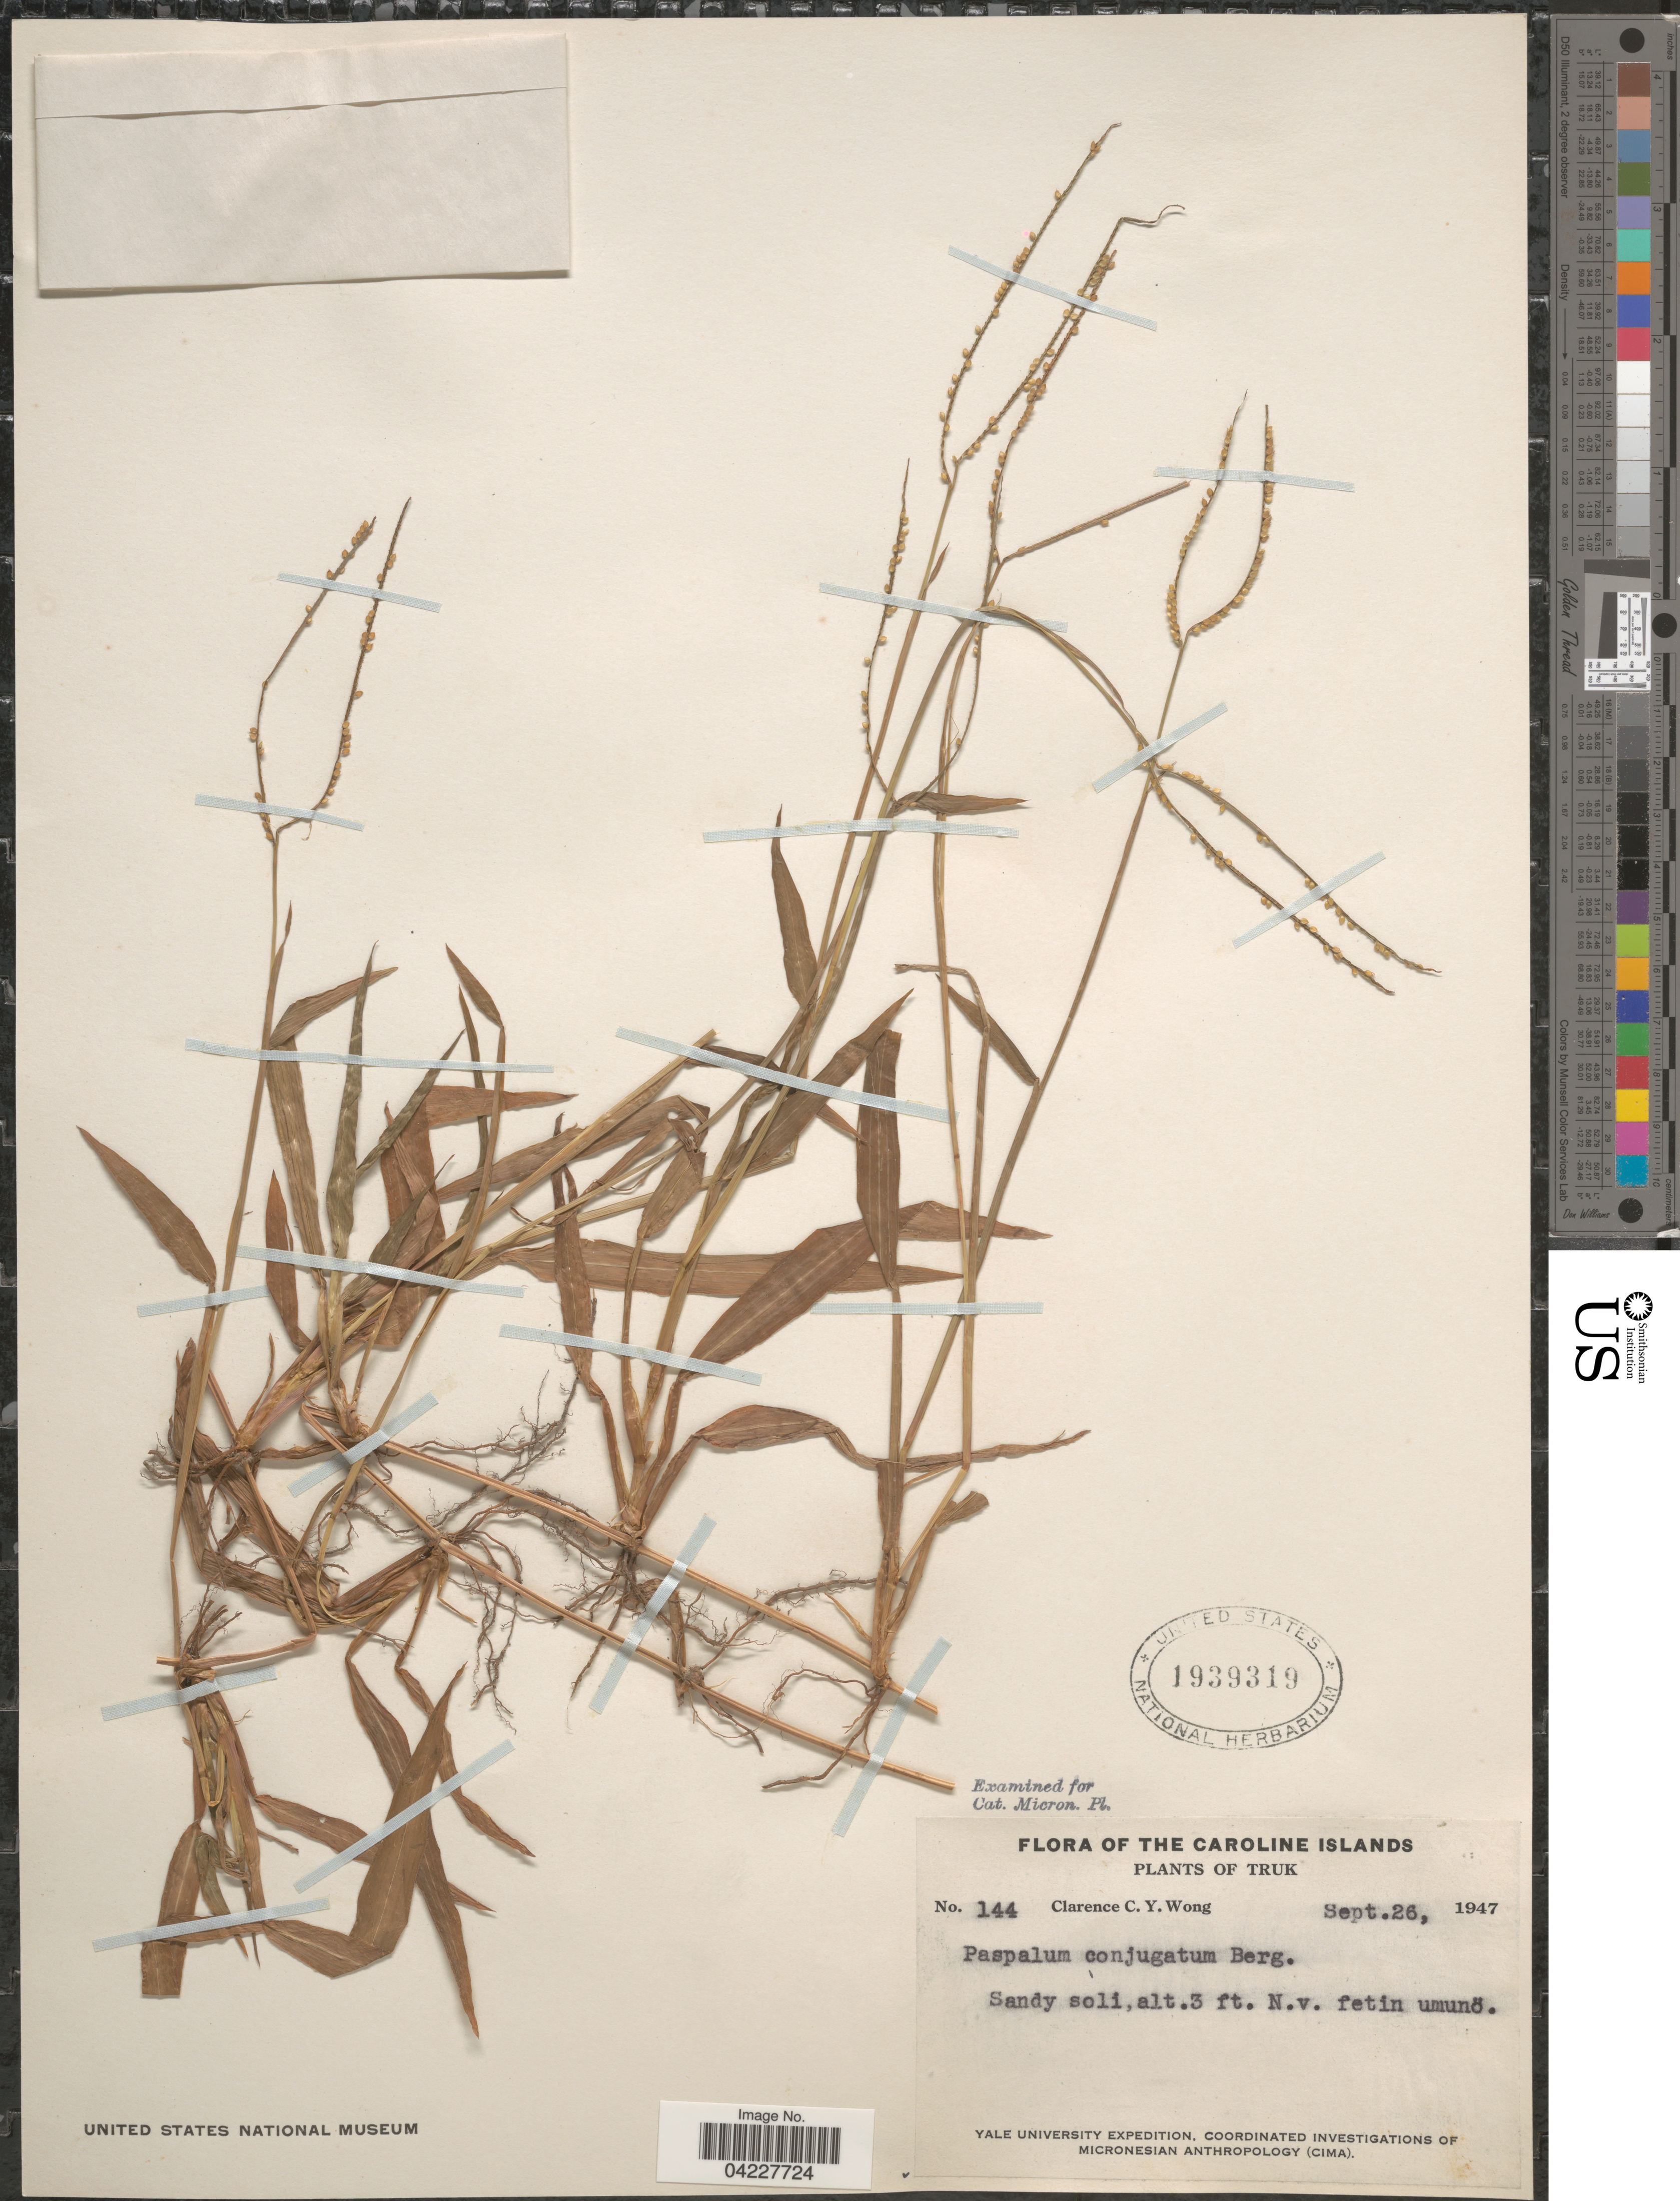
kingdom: Plantae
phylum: Tracheophyta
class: Liliopsida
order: Poales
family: Poaceae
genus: Paspalum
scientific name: Paspalum conjugatum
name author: P.J. Bergius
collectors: C. Y. C. Wong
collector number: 144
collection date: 1947-09-26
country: Micronesia, Federated States of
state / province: Truk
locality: The Caroline Islands. Yale University Expedition.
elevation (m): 1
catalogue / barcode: US 1939319